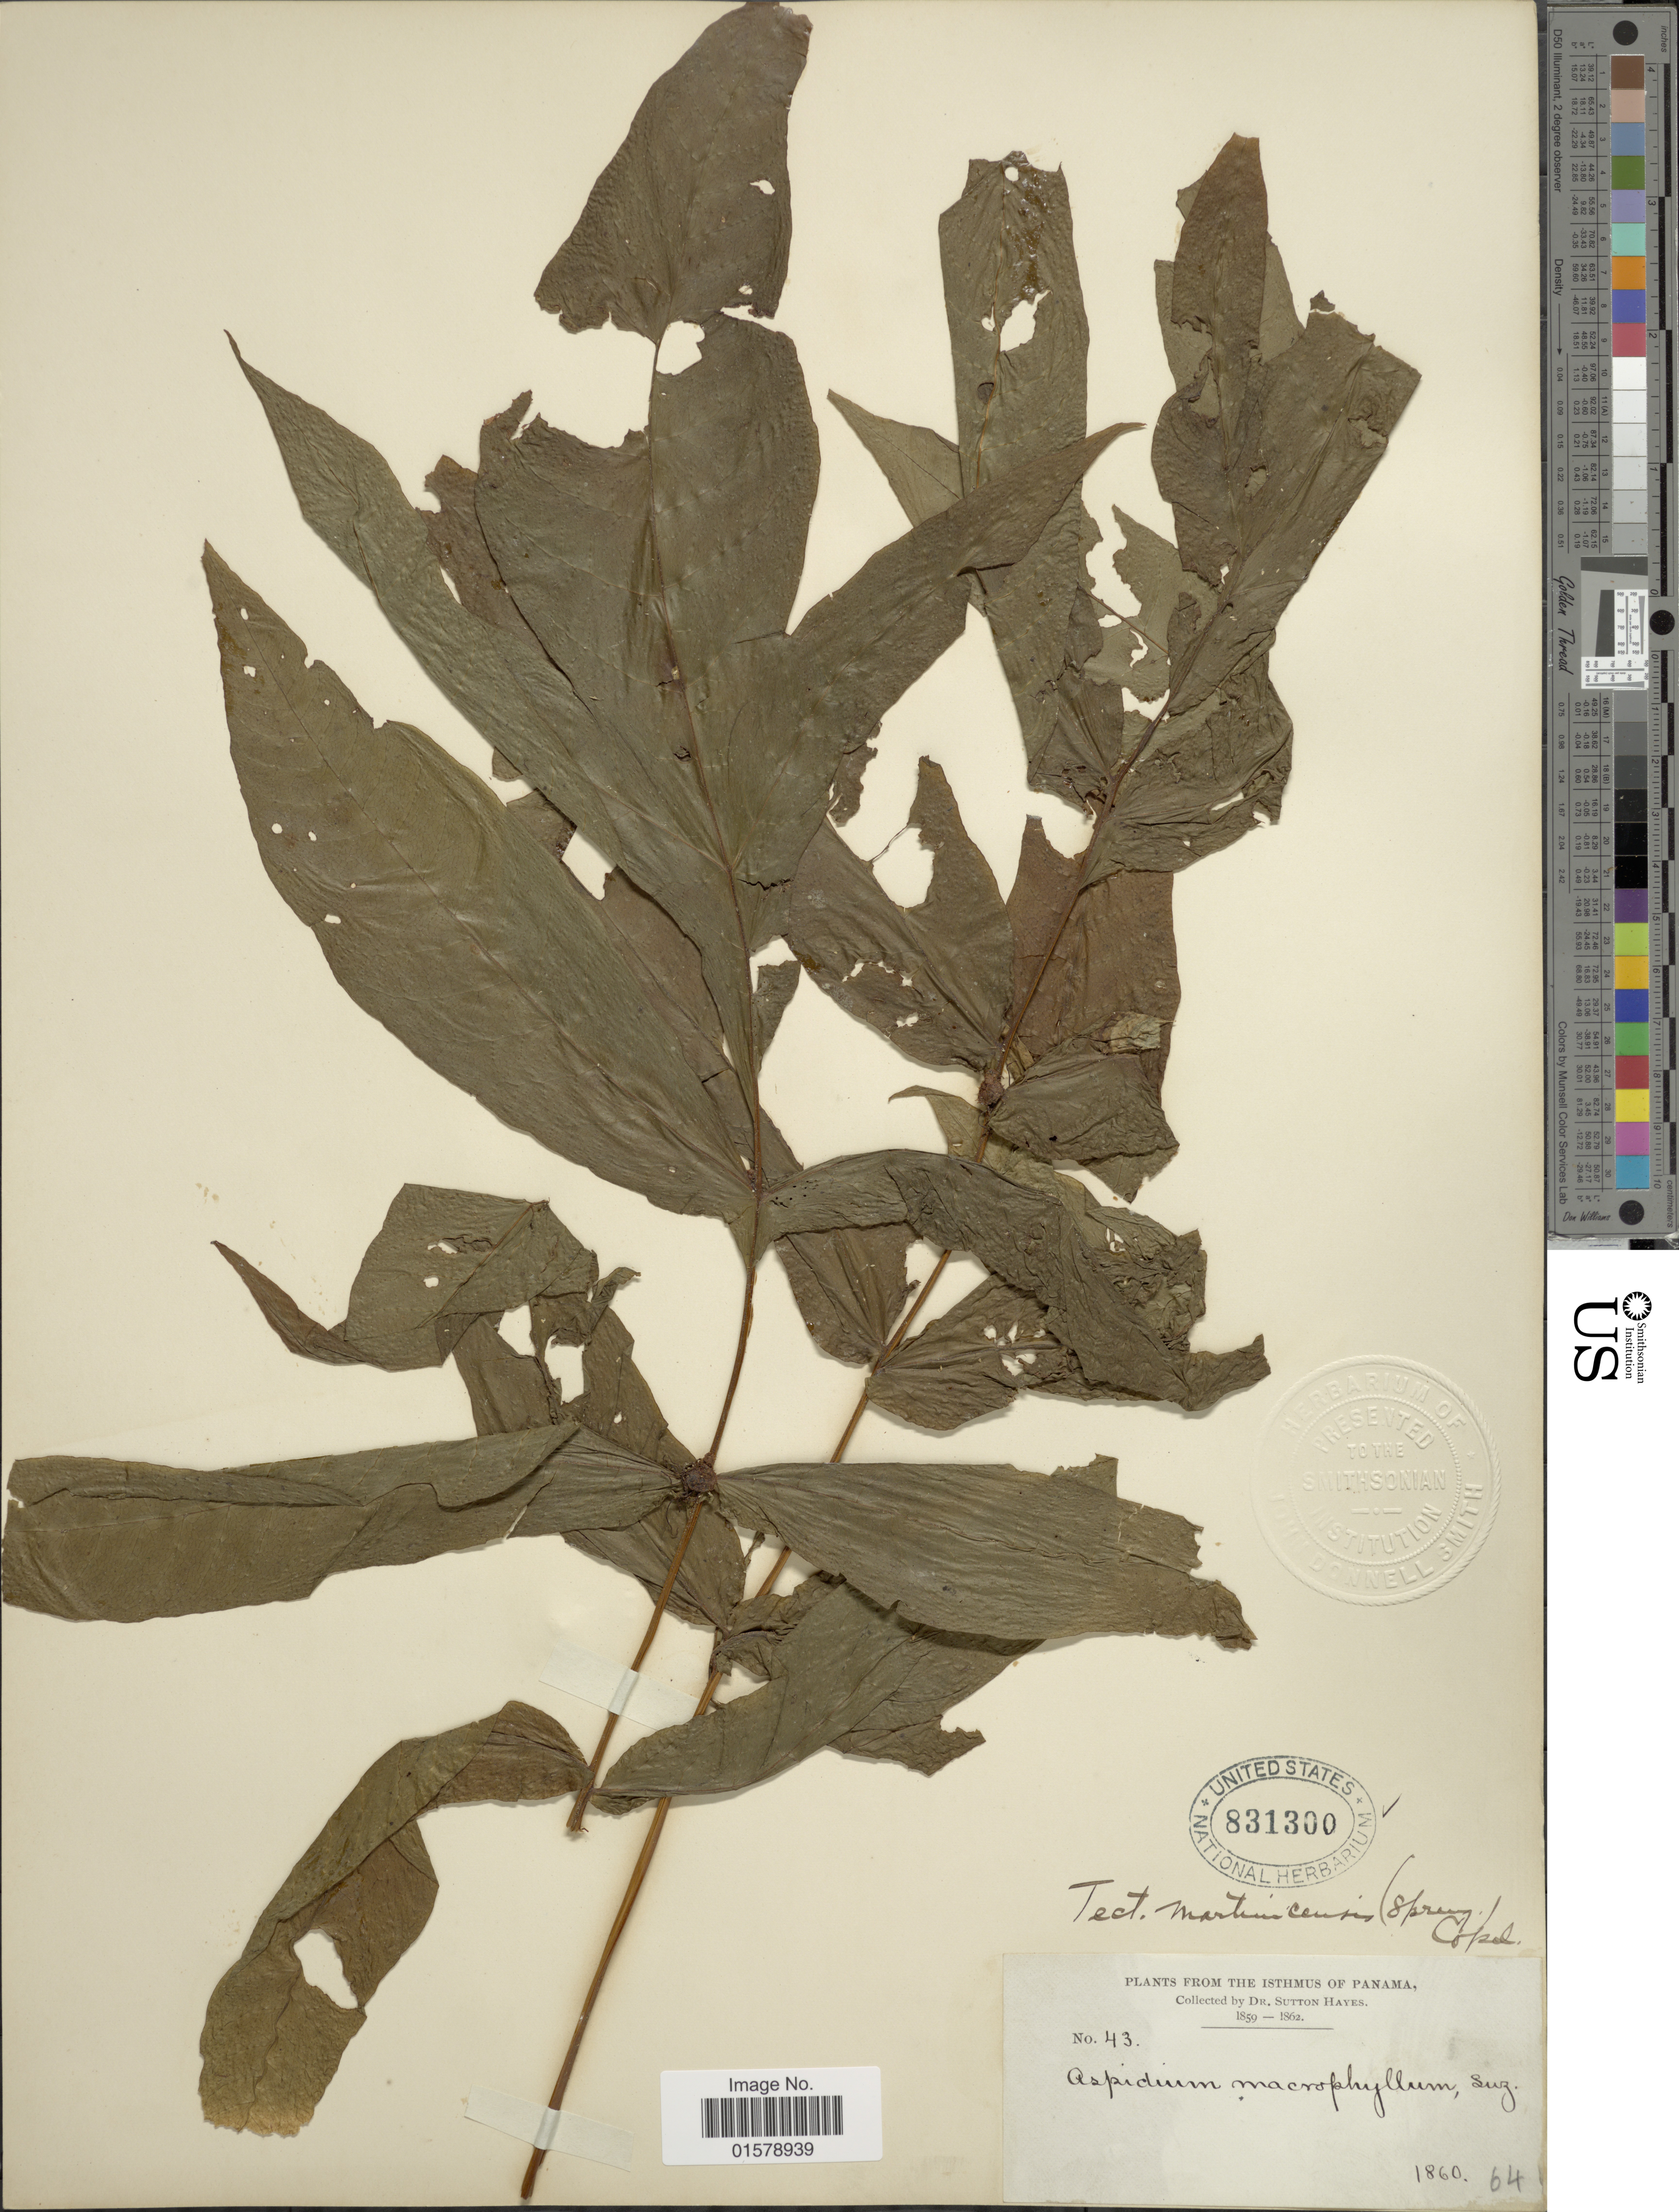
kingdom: Plantae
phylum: Tracheophyta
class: Polypodiopsida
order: Polypodiales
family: Tectariaceae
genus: Tectaria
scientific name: Tectaria vivipara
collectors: S. Hayes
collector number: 43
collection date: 1860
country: Panama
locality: Isthmus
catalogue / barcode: US 831300